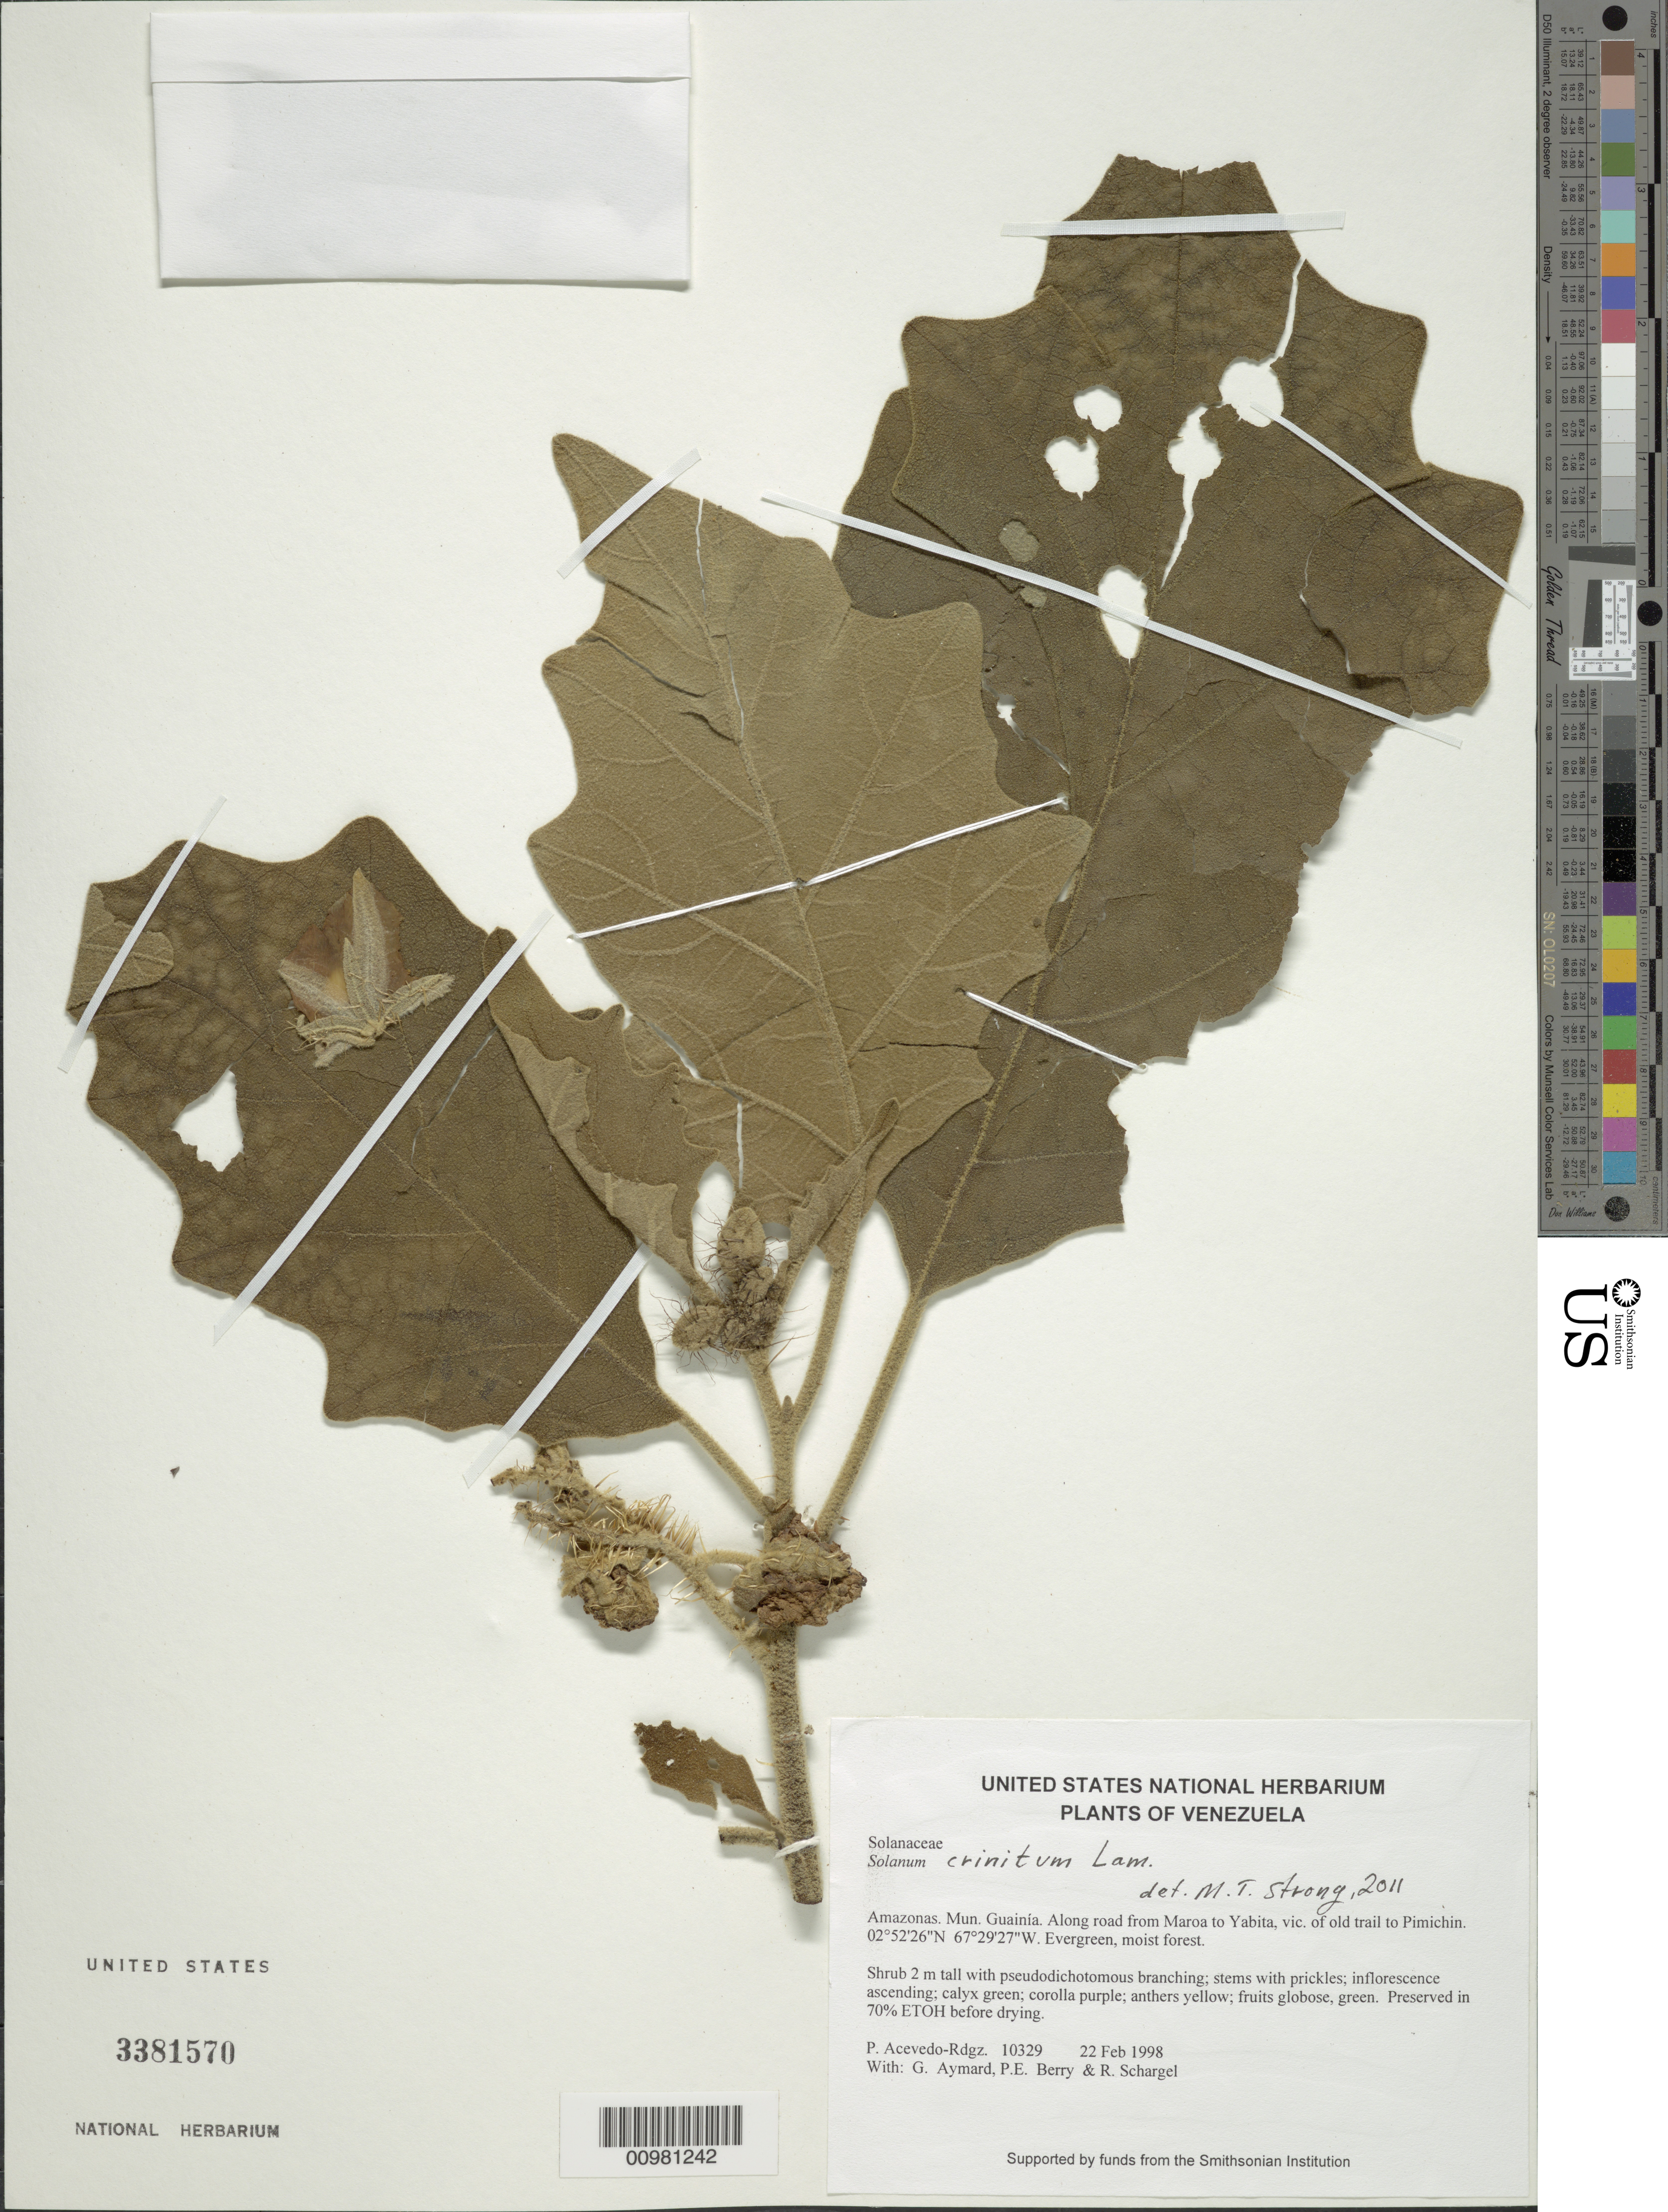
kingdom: Plantae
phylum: Tracheophyta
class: Magnoliopsida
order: Solanales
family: Solanaceae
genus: Solanum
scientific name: Solanum crinitum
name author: Lam.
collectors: P. Acevedo-Rodr., G. A. Aymard, P. E. Berry & R. Schargel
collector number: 10329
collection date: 1998-02-22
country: Venezuela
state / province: Amazonas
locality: Mun. Guainía. Along road from Maroa to Yabita, vic. of old trail to Pimichin.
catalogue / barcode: US 3381570